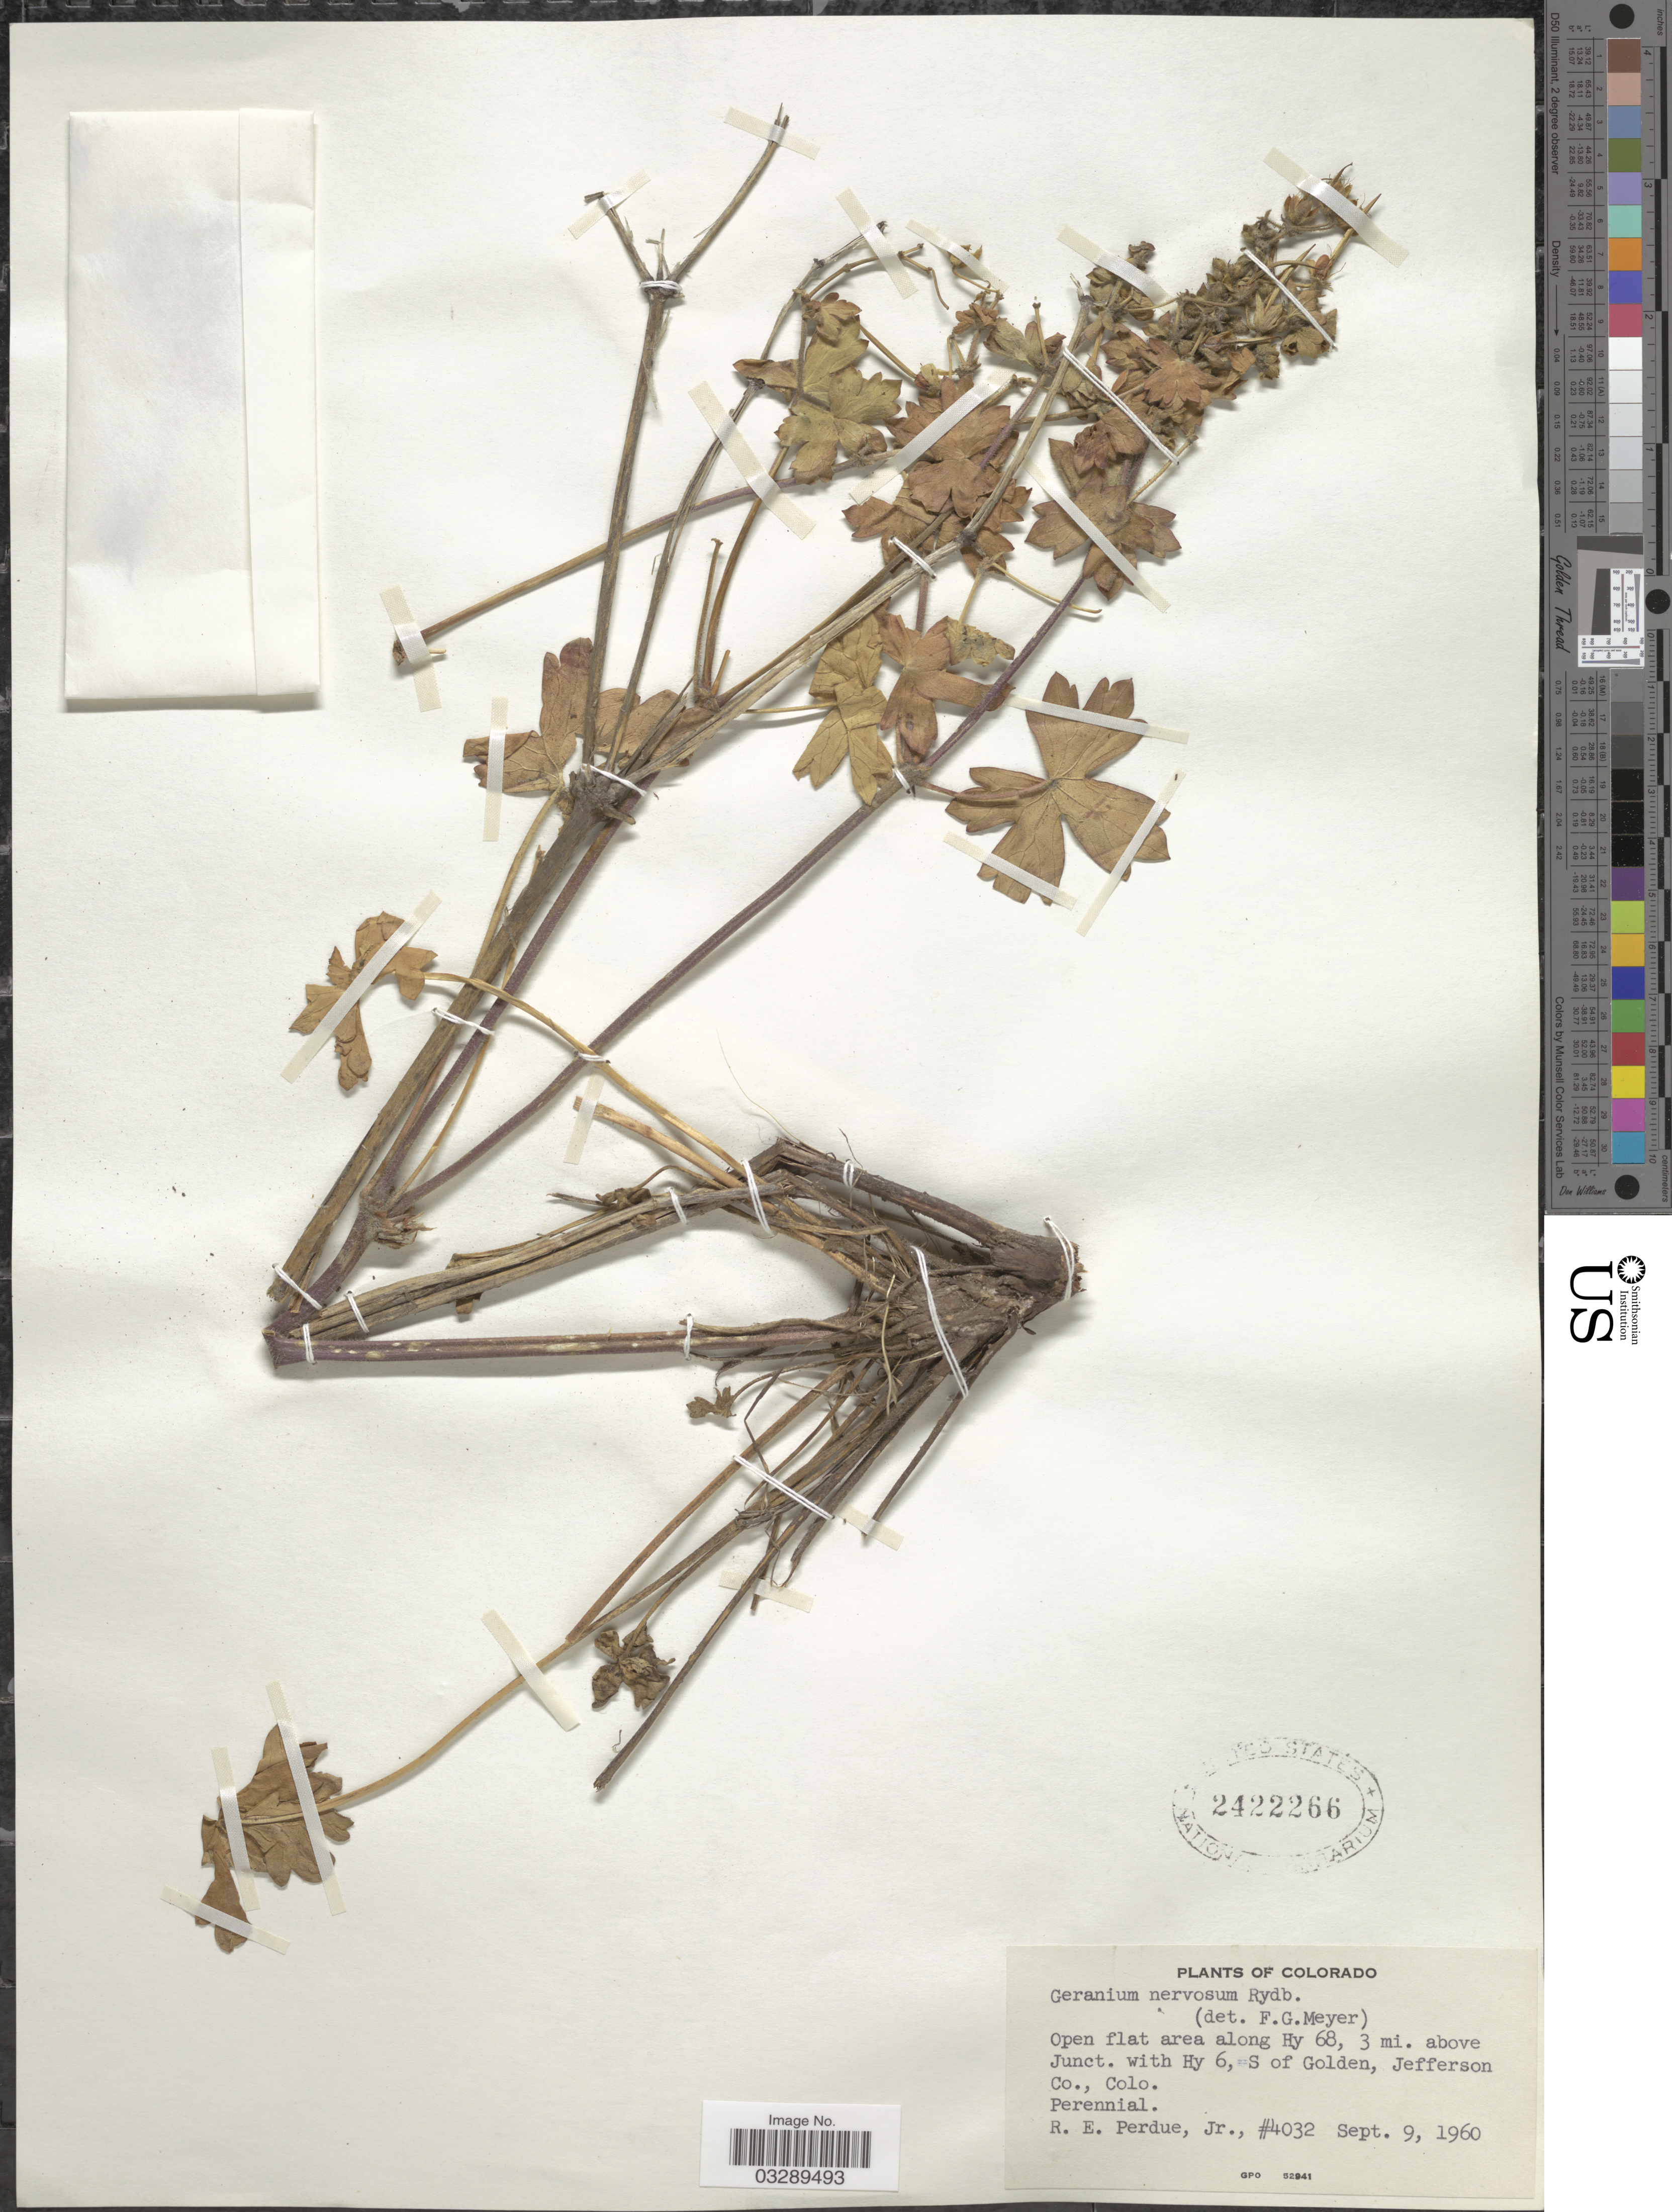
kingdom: Plantae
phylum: Tracheophyta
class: Magnoliopsida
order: Geraniales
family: Geraniaceae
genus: Geranium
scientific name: Geranium sp.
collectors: R. E. Perdue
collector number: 4032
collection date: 1960-09-09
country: United States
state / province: Colorado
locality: Open flat area along Hy 68, 3 mi. above Junct. with Hy 6, S of Golden, Jefferson Co.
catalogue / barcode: US 2422266